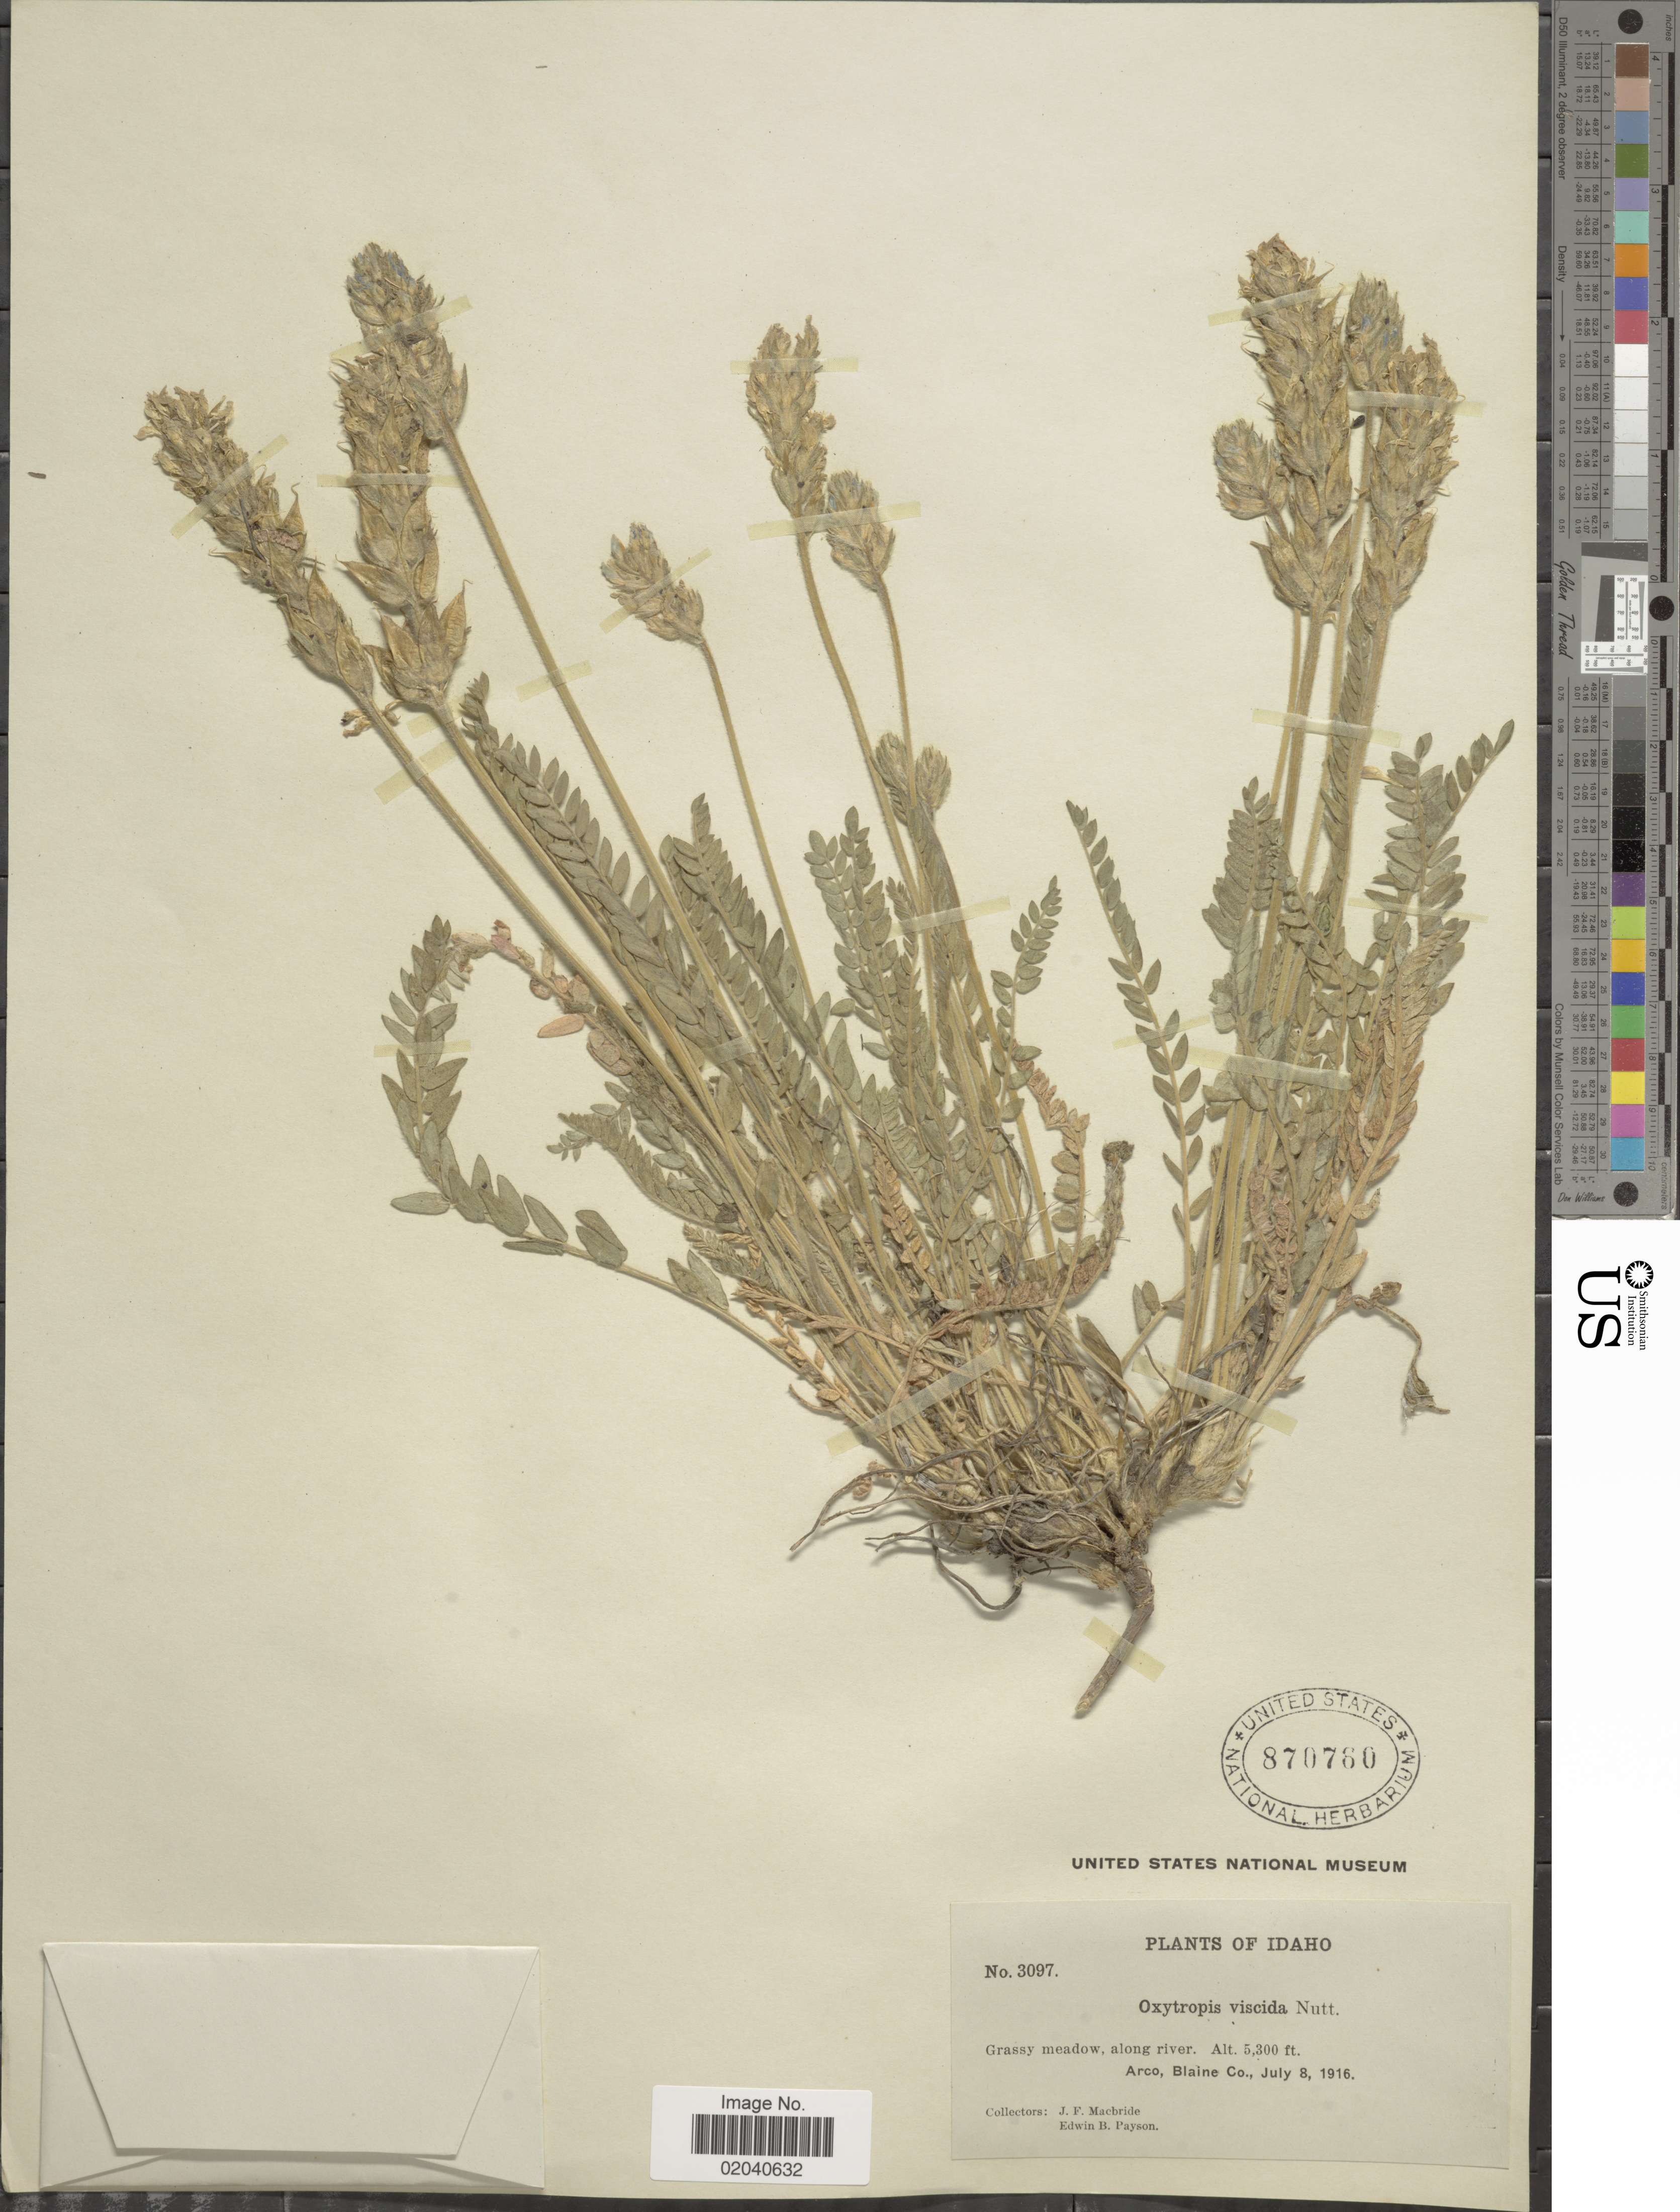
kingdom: Plantae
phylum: Tracheophyta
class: Magnoliopsida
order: Fabales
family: Fabaceae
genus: Oxytropis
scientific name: Oxytropis viscida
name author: Nutt.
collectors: J. F. Macbride & E. B. Payson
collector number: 3097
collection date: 1916-07-08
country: United States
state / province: Idaho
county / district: Blaine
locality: Arco.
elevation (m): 1615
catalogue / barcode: US 870760